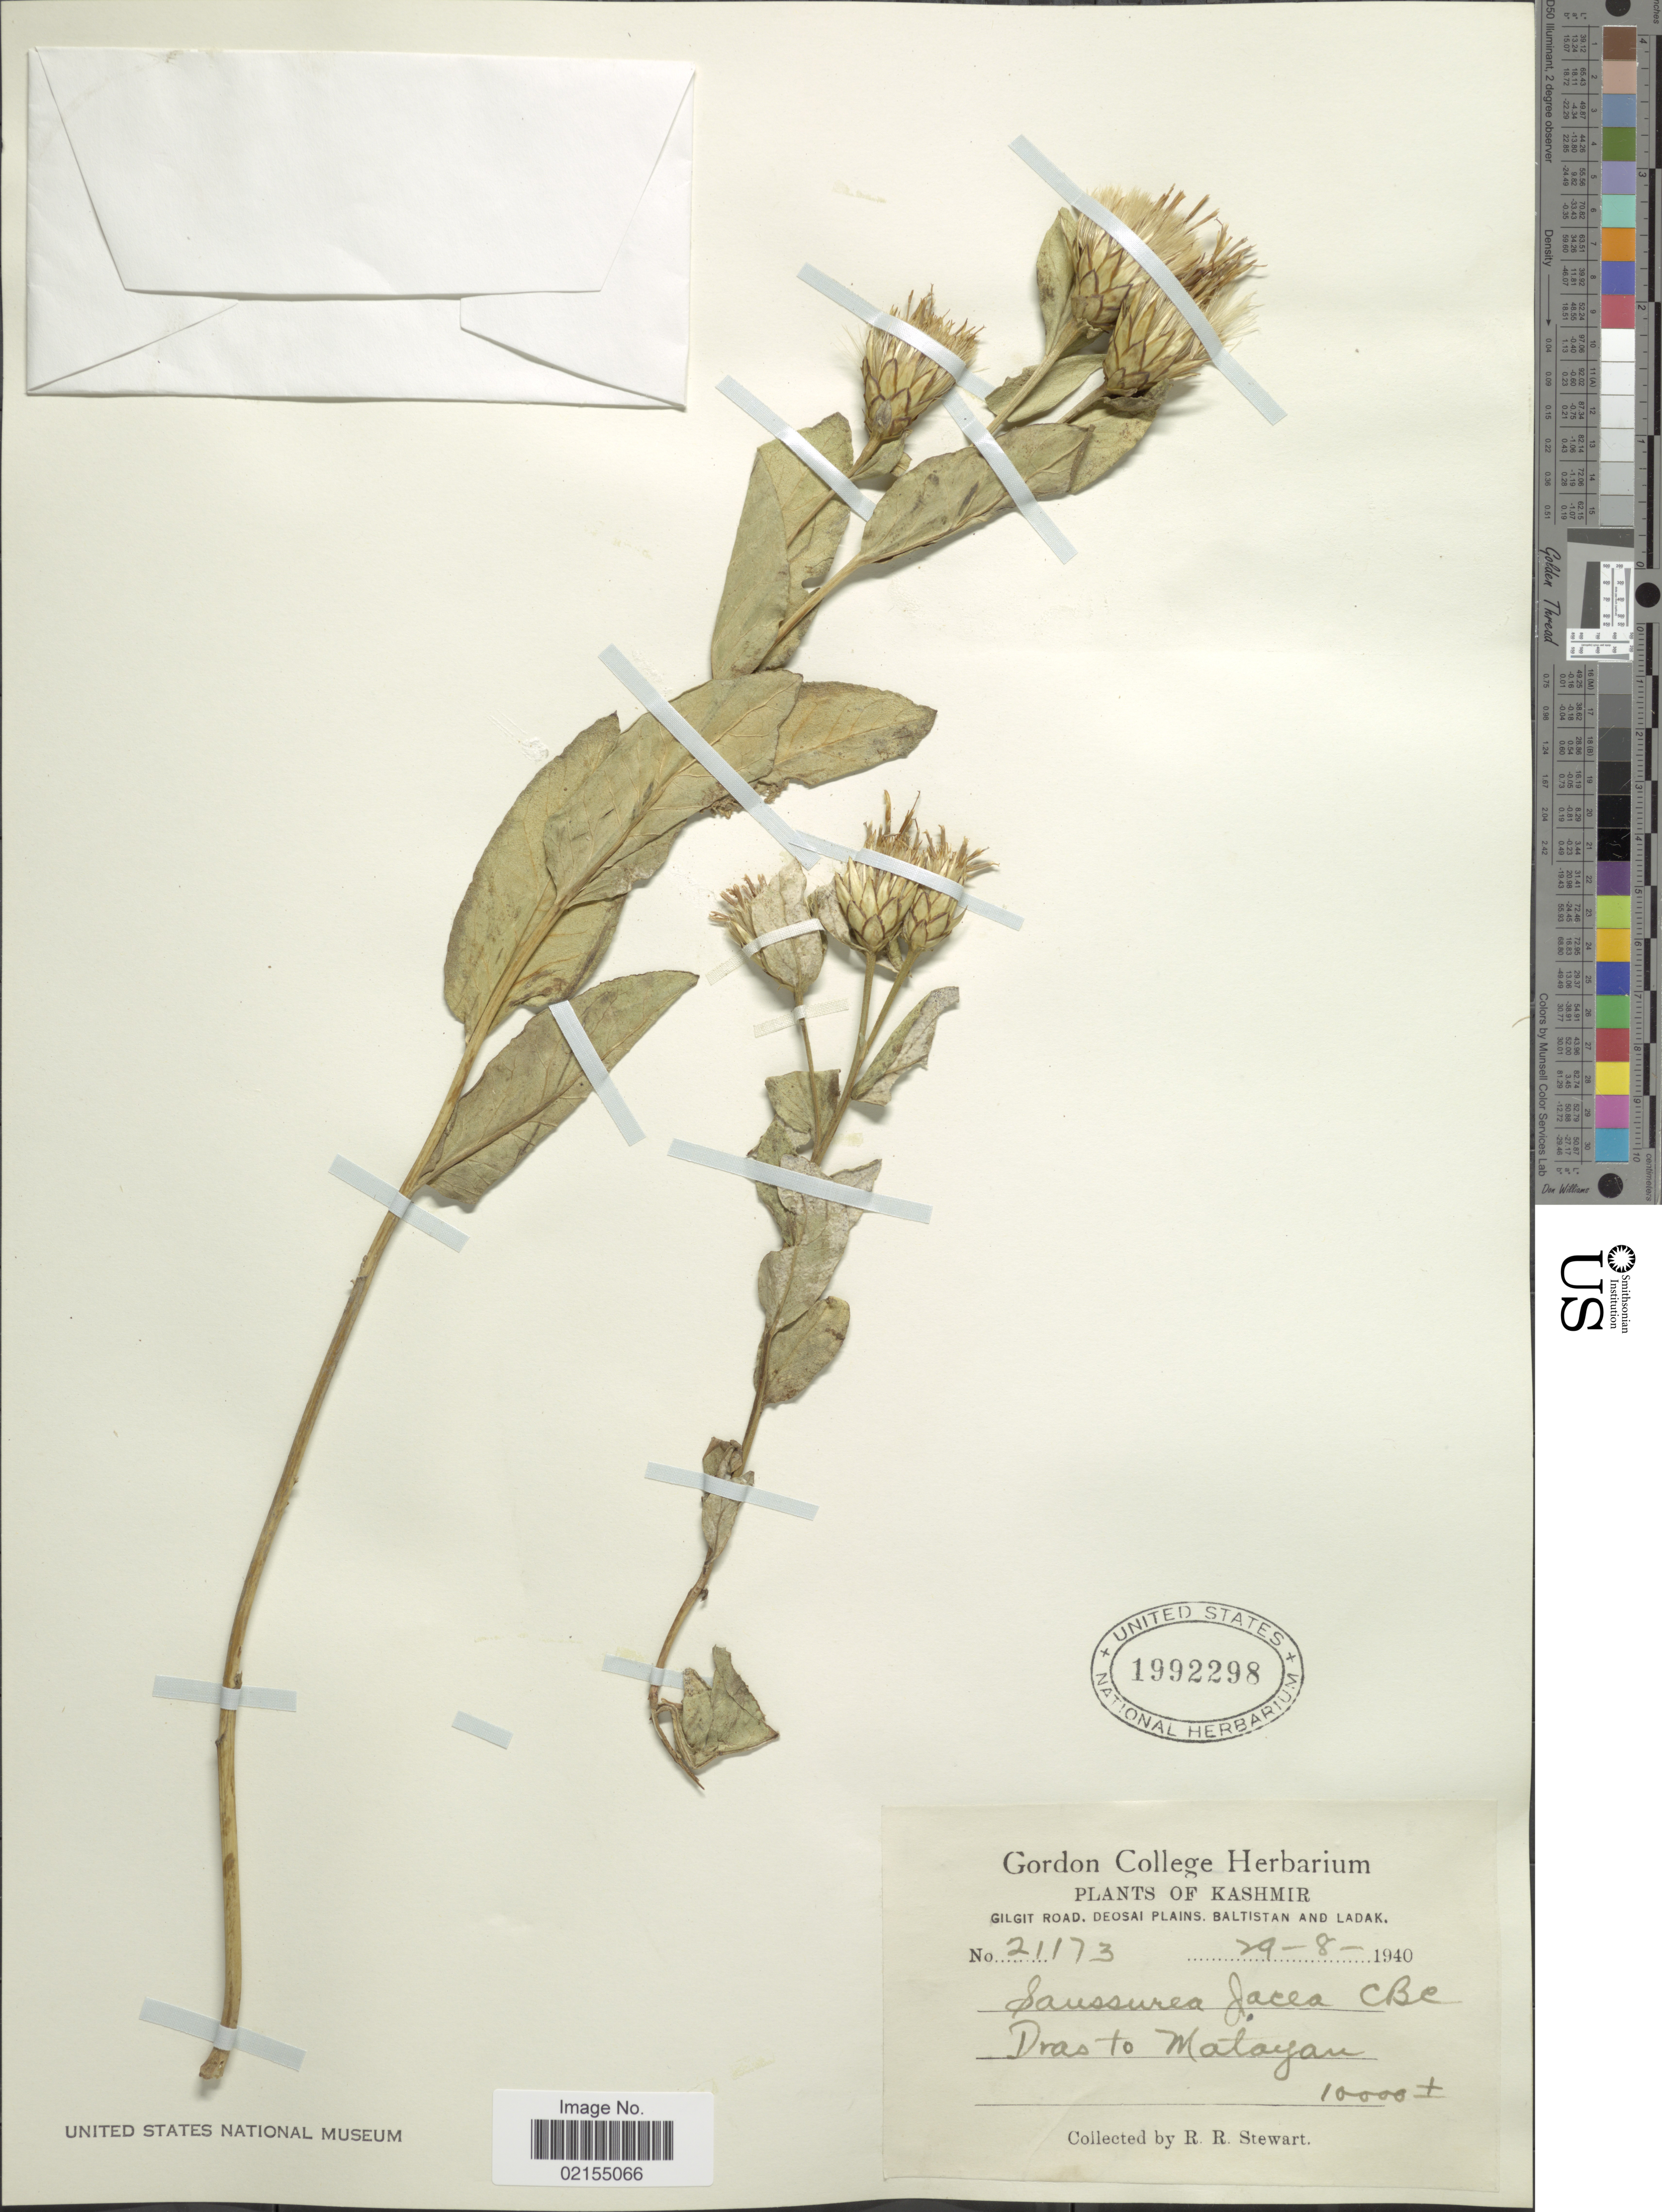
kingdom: Plantae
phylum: Tracheophyta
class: Magnoliopsida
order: Asterales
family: Asteraceae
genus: Saussurea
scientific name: Saussurea jacea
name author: (Klotzsch) C.B. Clarke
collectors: R. R. Stewart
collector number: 21173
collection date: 1940-08-29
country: India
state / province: Ladakh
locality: Kashmir, Gilgit Road, Deosai Plains, Baltisan and Ladak. Dras to Matayan.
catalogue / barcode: US 1992298